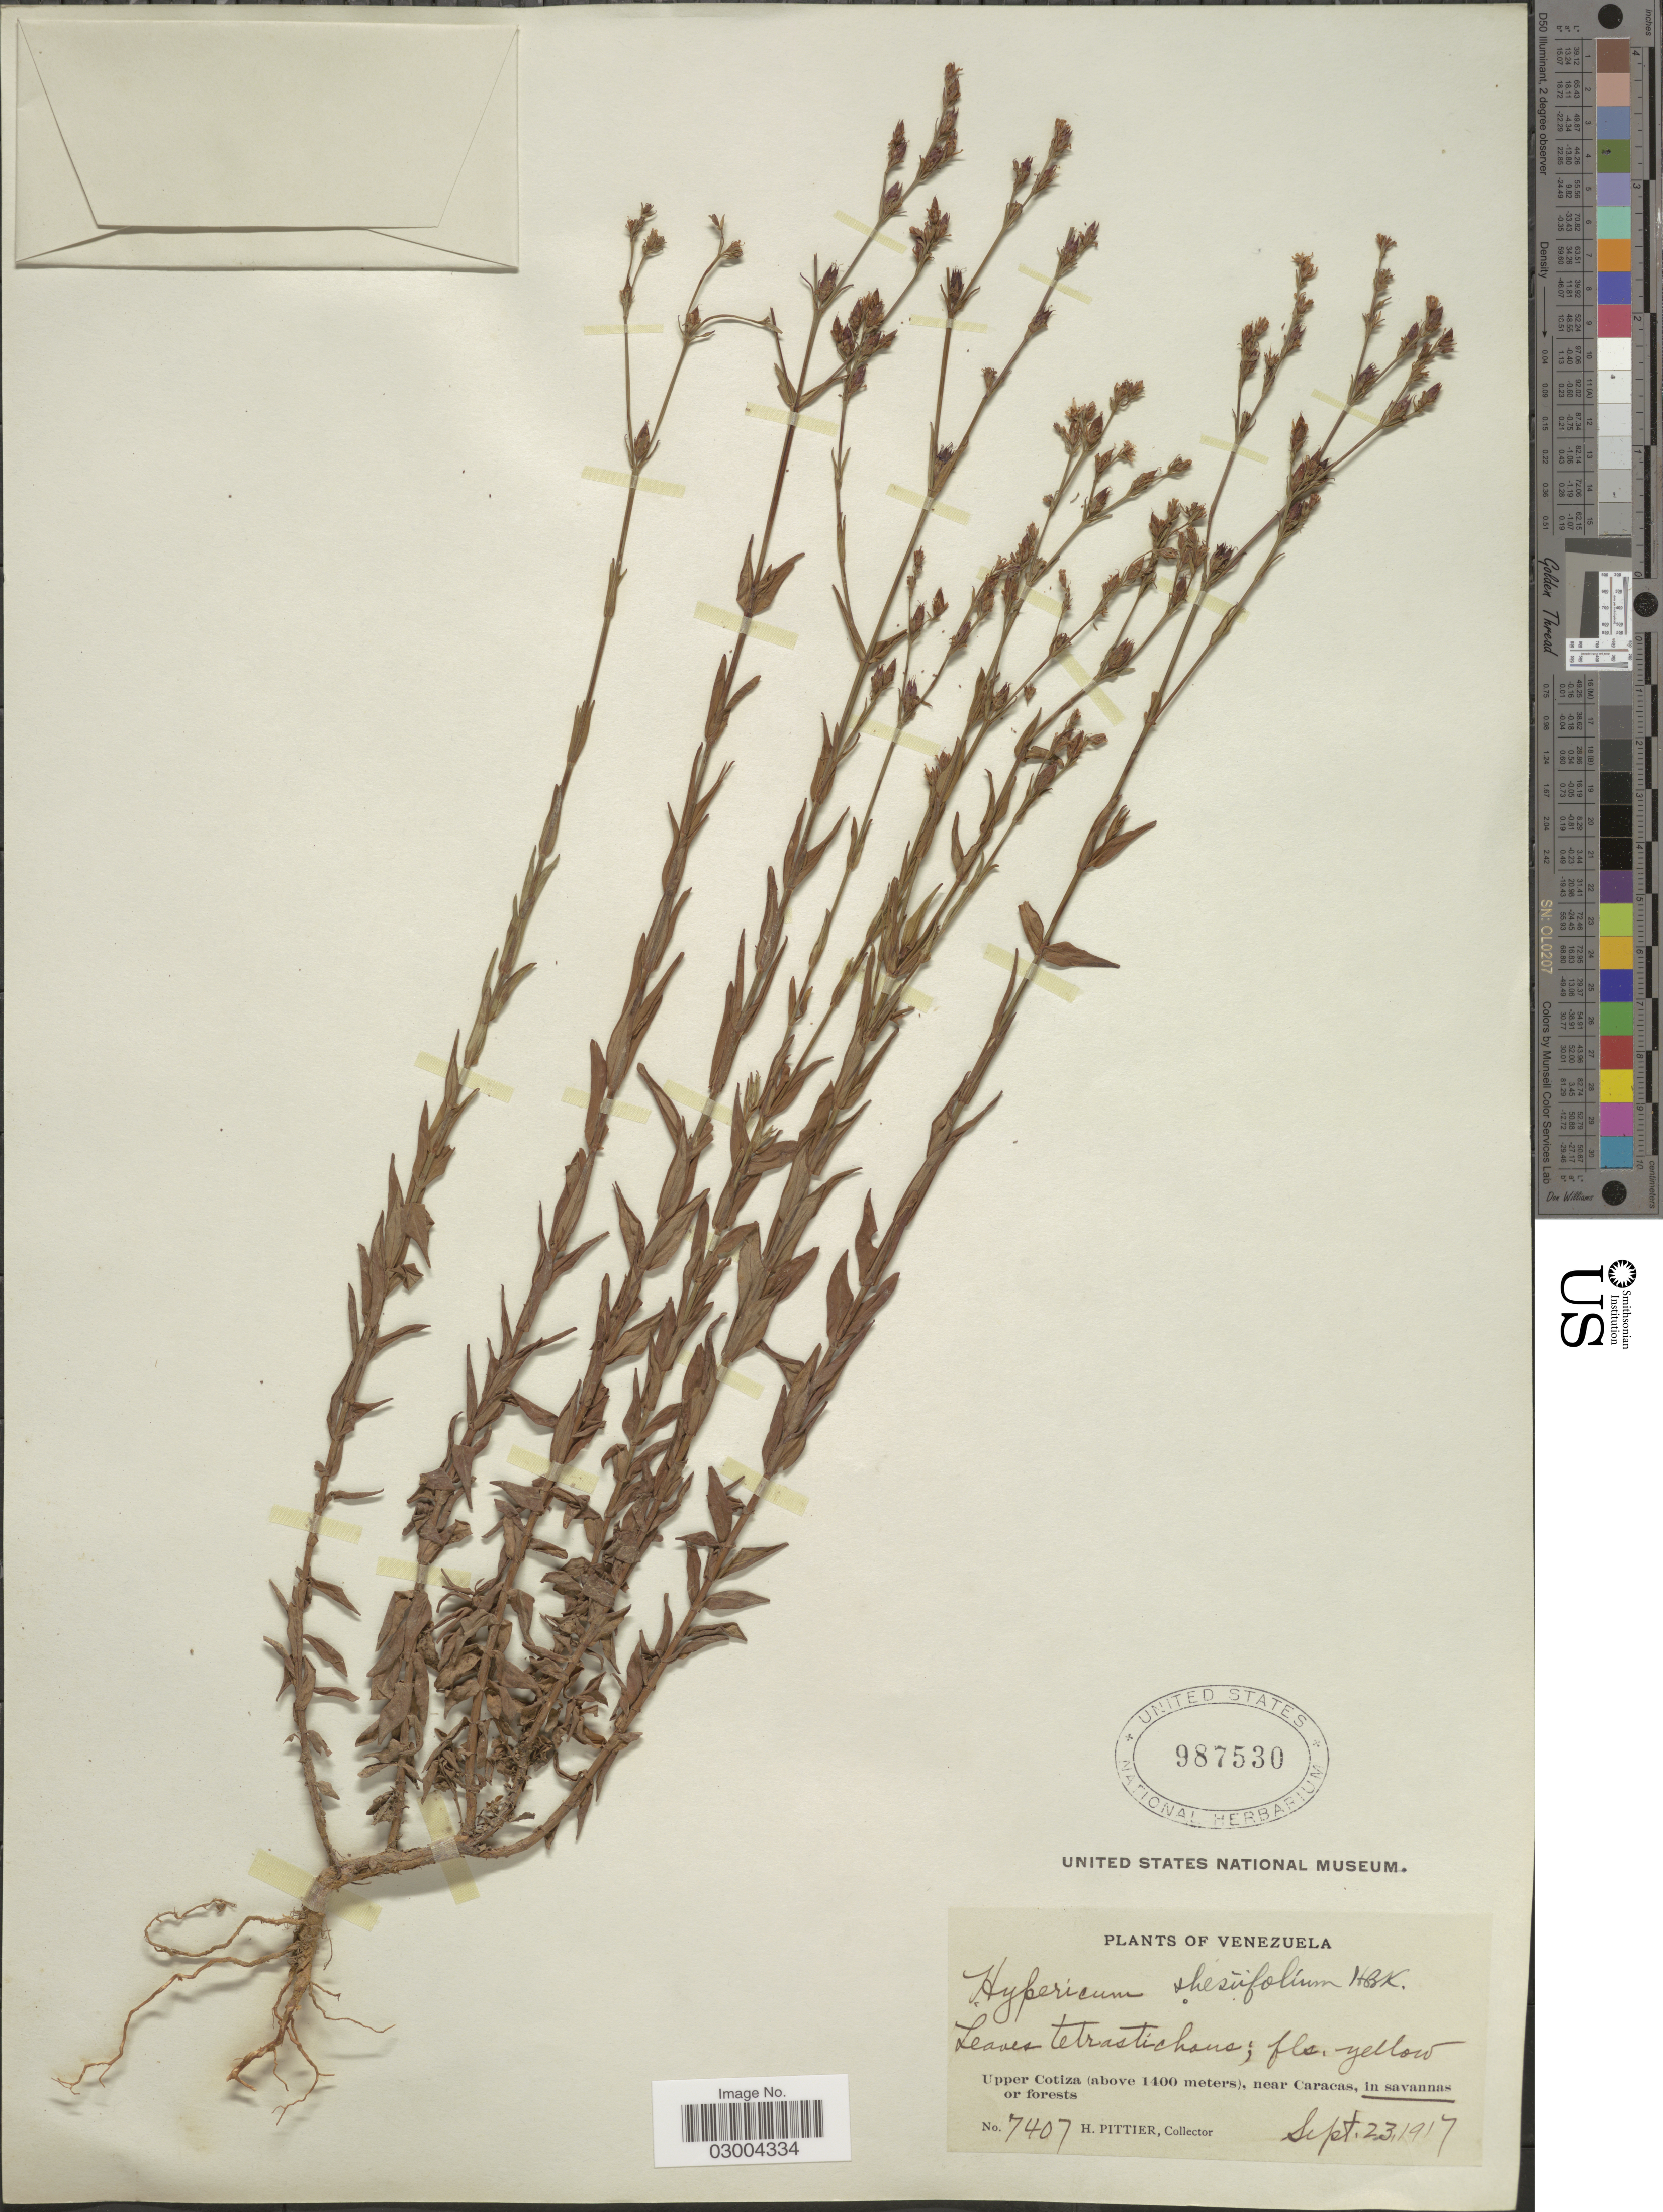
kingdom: Plantae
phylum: Tracheophyta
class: Magnoliopsida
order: Malpighiales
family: Hypericaceae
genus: Hypericum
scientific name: Hypericum thesiifolium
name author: Kunth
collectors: H. F. Pittier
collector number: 7407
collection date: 1917-09-23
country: Venezuela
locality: Upper Cotiza, near Caracas, in savannas or forests.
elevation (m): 1400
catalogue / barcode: US 987530